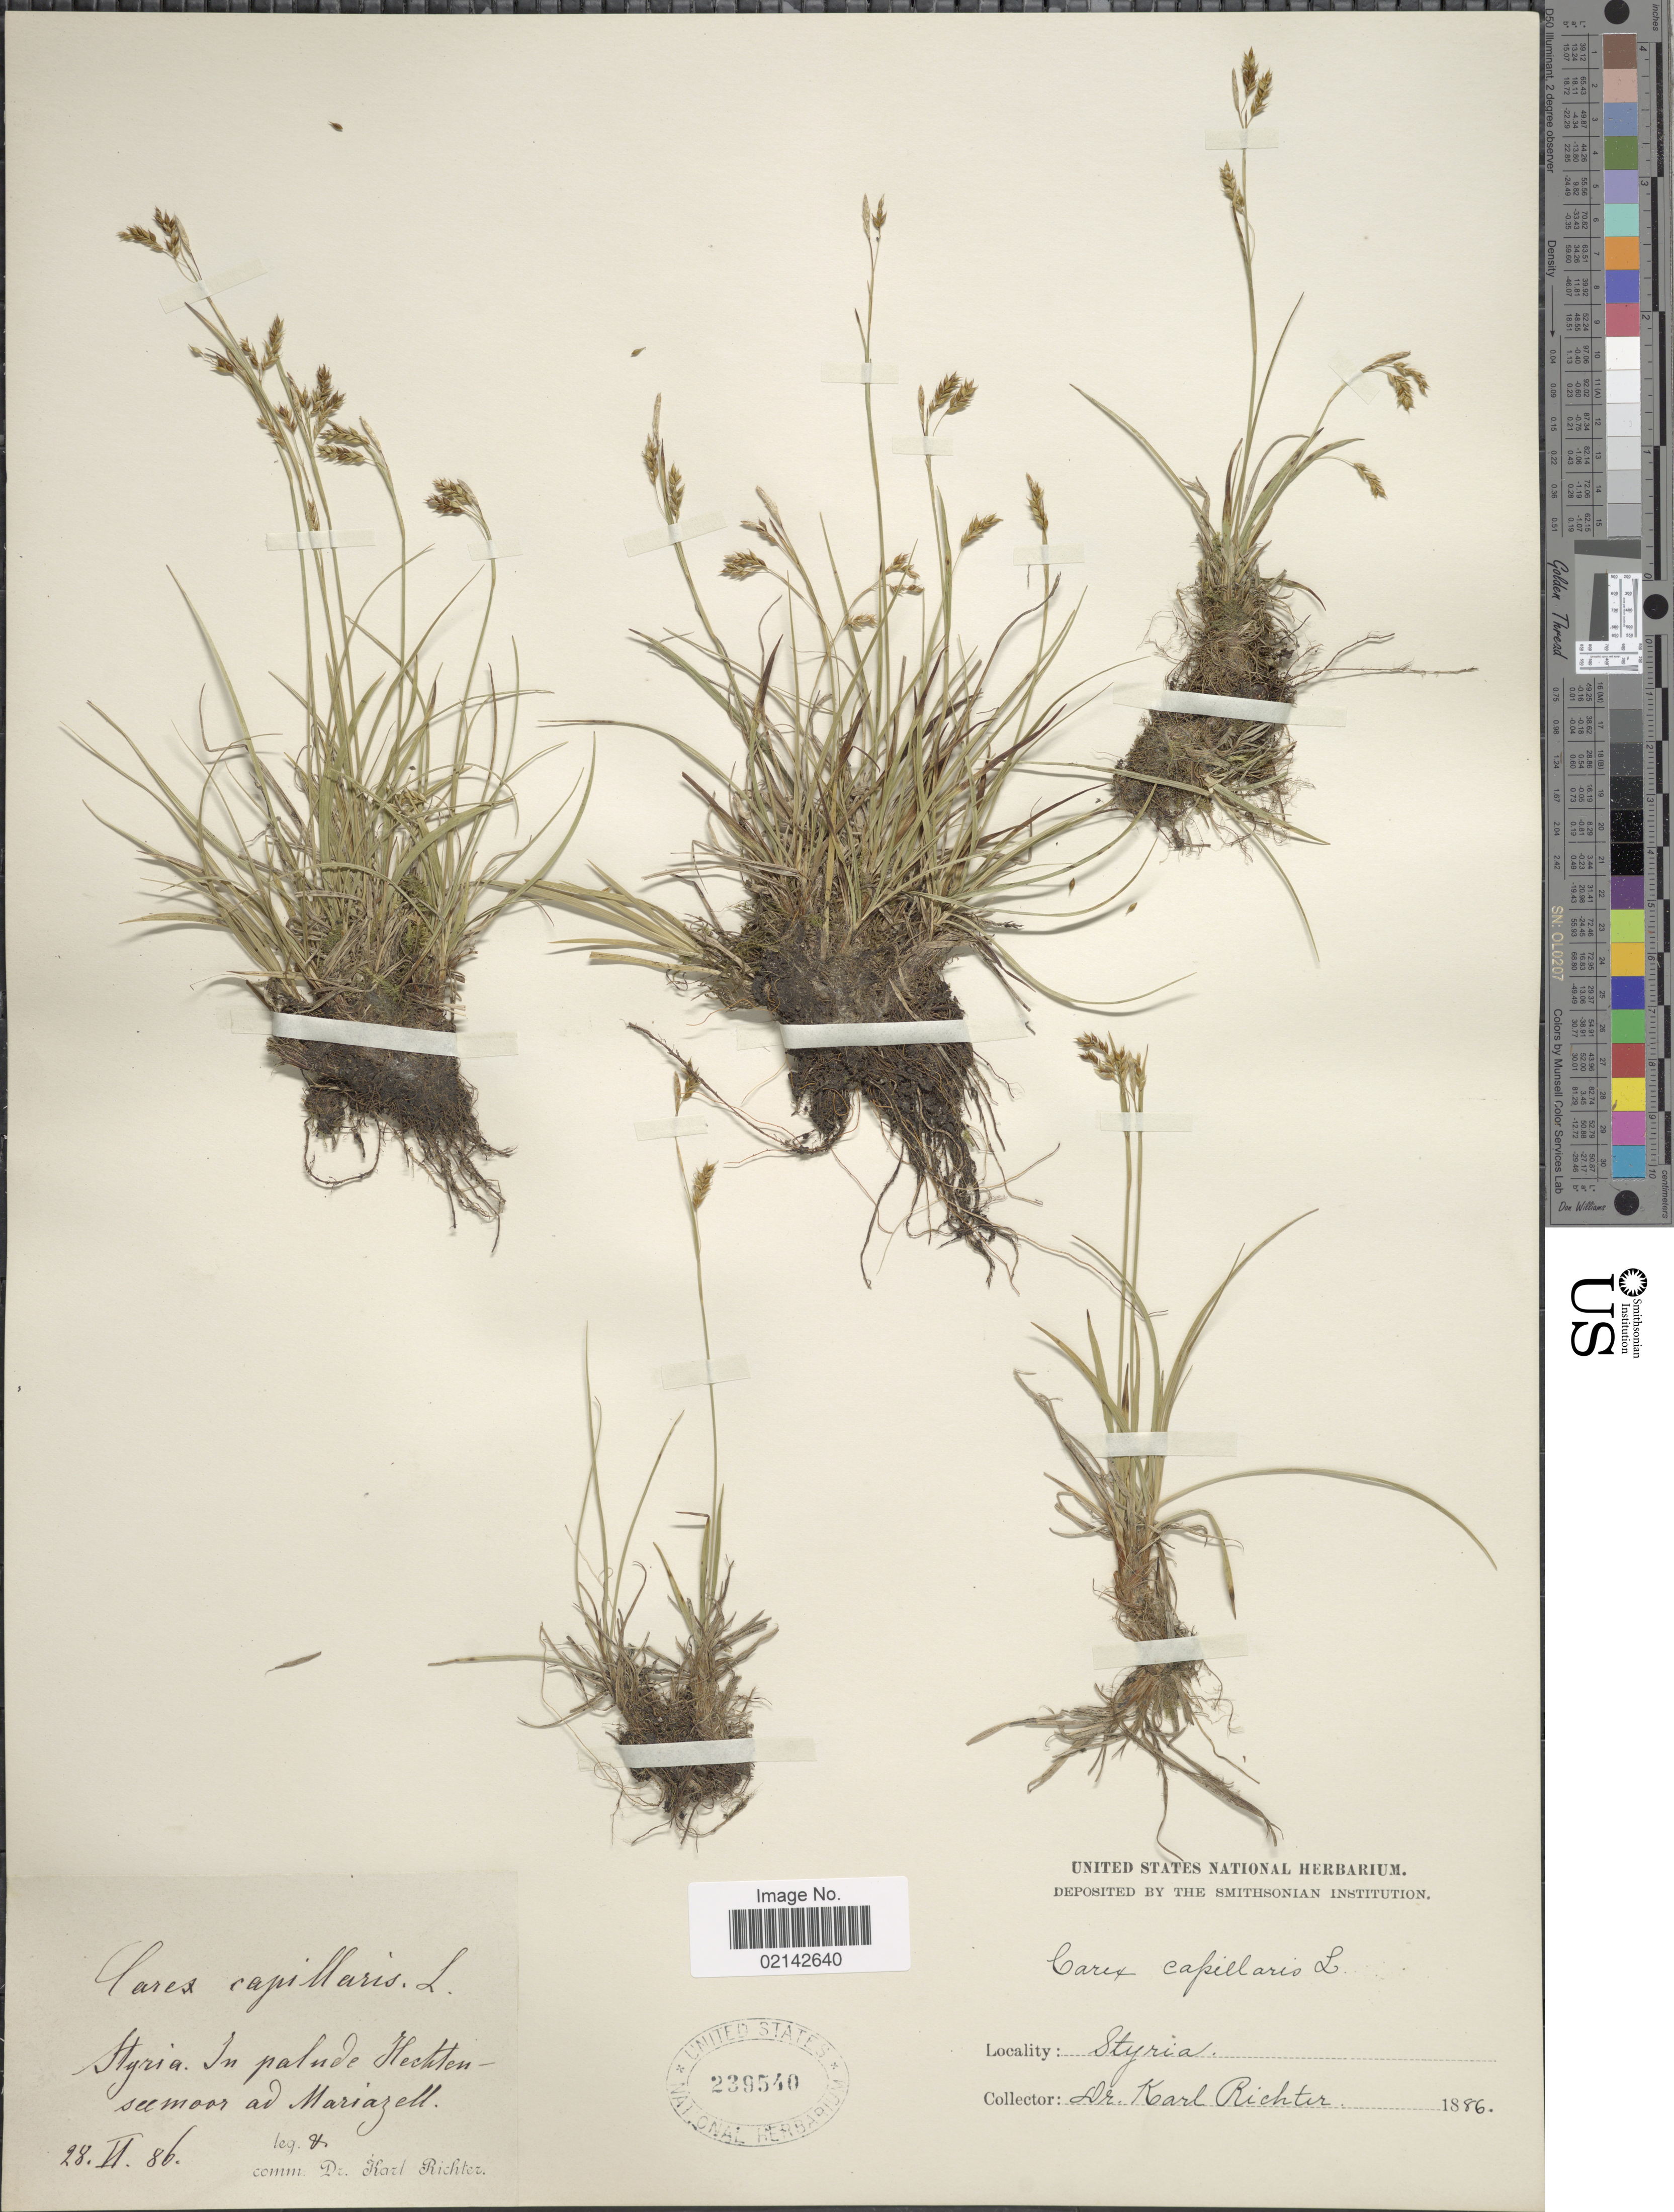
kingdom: Plantae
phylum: Tracheophyta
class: Liliopsida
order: Poales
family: Cyperaceae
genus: Carex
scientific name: Carex capillaris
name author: L.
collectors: K. Richter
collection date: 1886-06-28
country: Austria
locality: Styria, in palude Hechtensecmoor ad Mariazell. [interpreted]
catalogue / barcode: US 239540